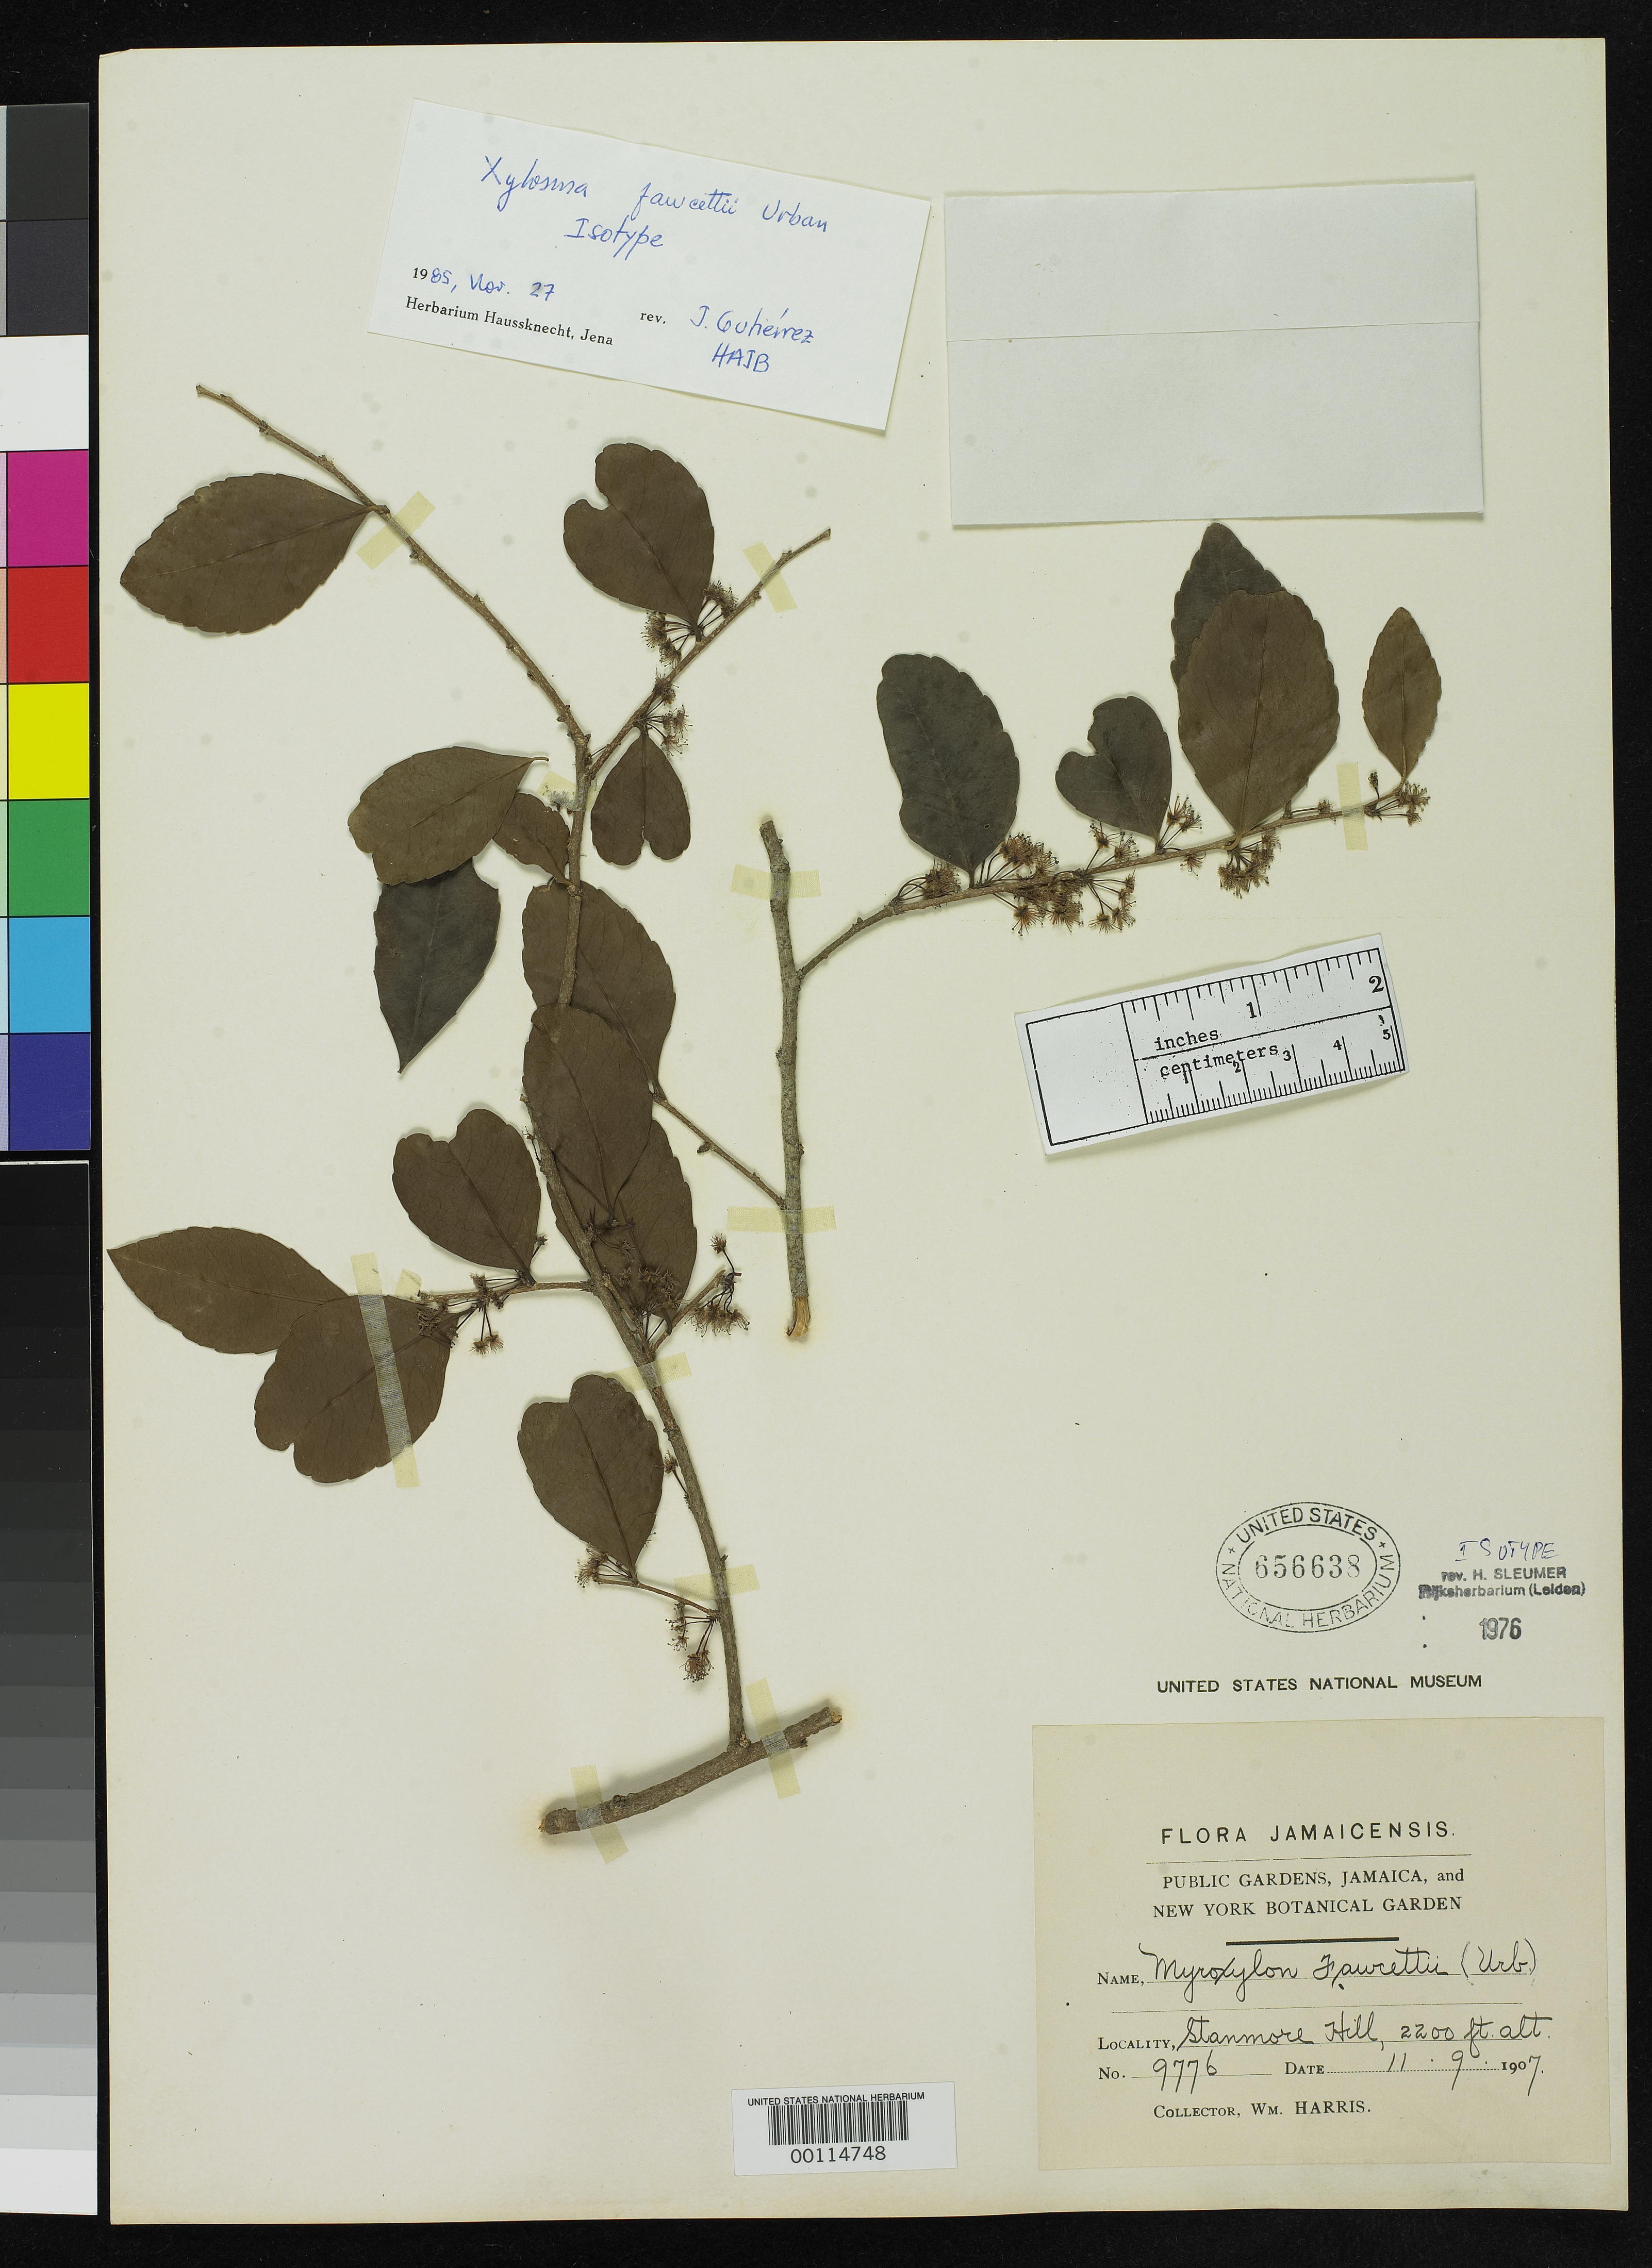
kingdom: Plantae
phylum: Tracheophyta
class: Magnoliopsida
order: Malpighiales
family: Salicaceae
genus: Xylosma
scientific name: Xylosma fawcettii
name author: Urb.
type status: Isotype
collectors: W. H. Harris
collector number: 9776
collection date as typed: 11 . 9 . 1907 [day-month-year order confirmed from other specimens]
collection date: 1907-09-11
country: Jamaica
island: Greater Antilles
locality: Stanmore Hill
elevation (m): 671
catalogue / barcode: US 656638